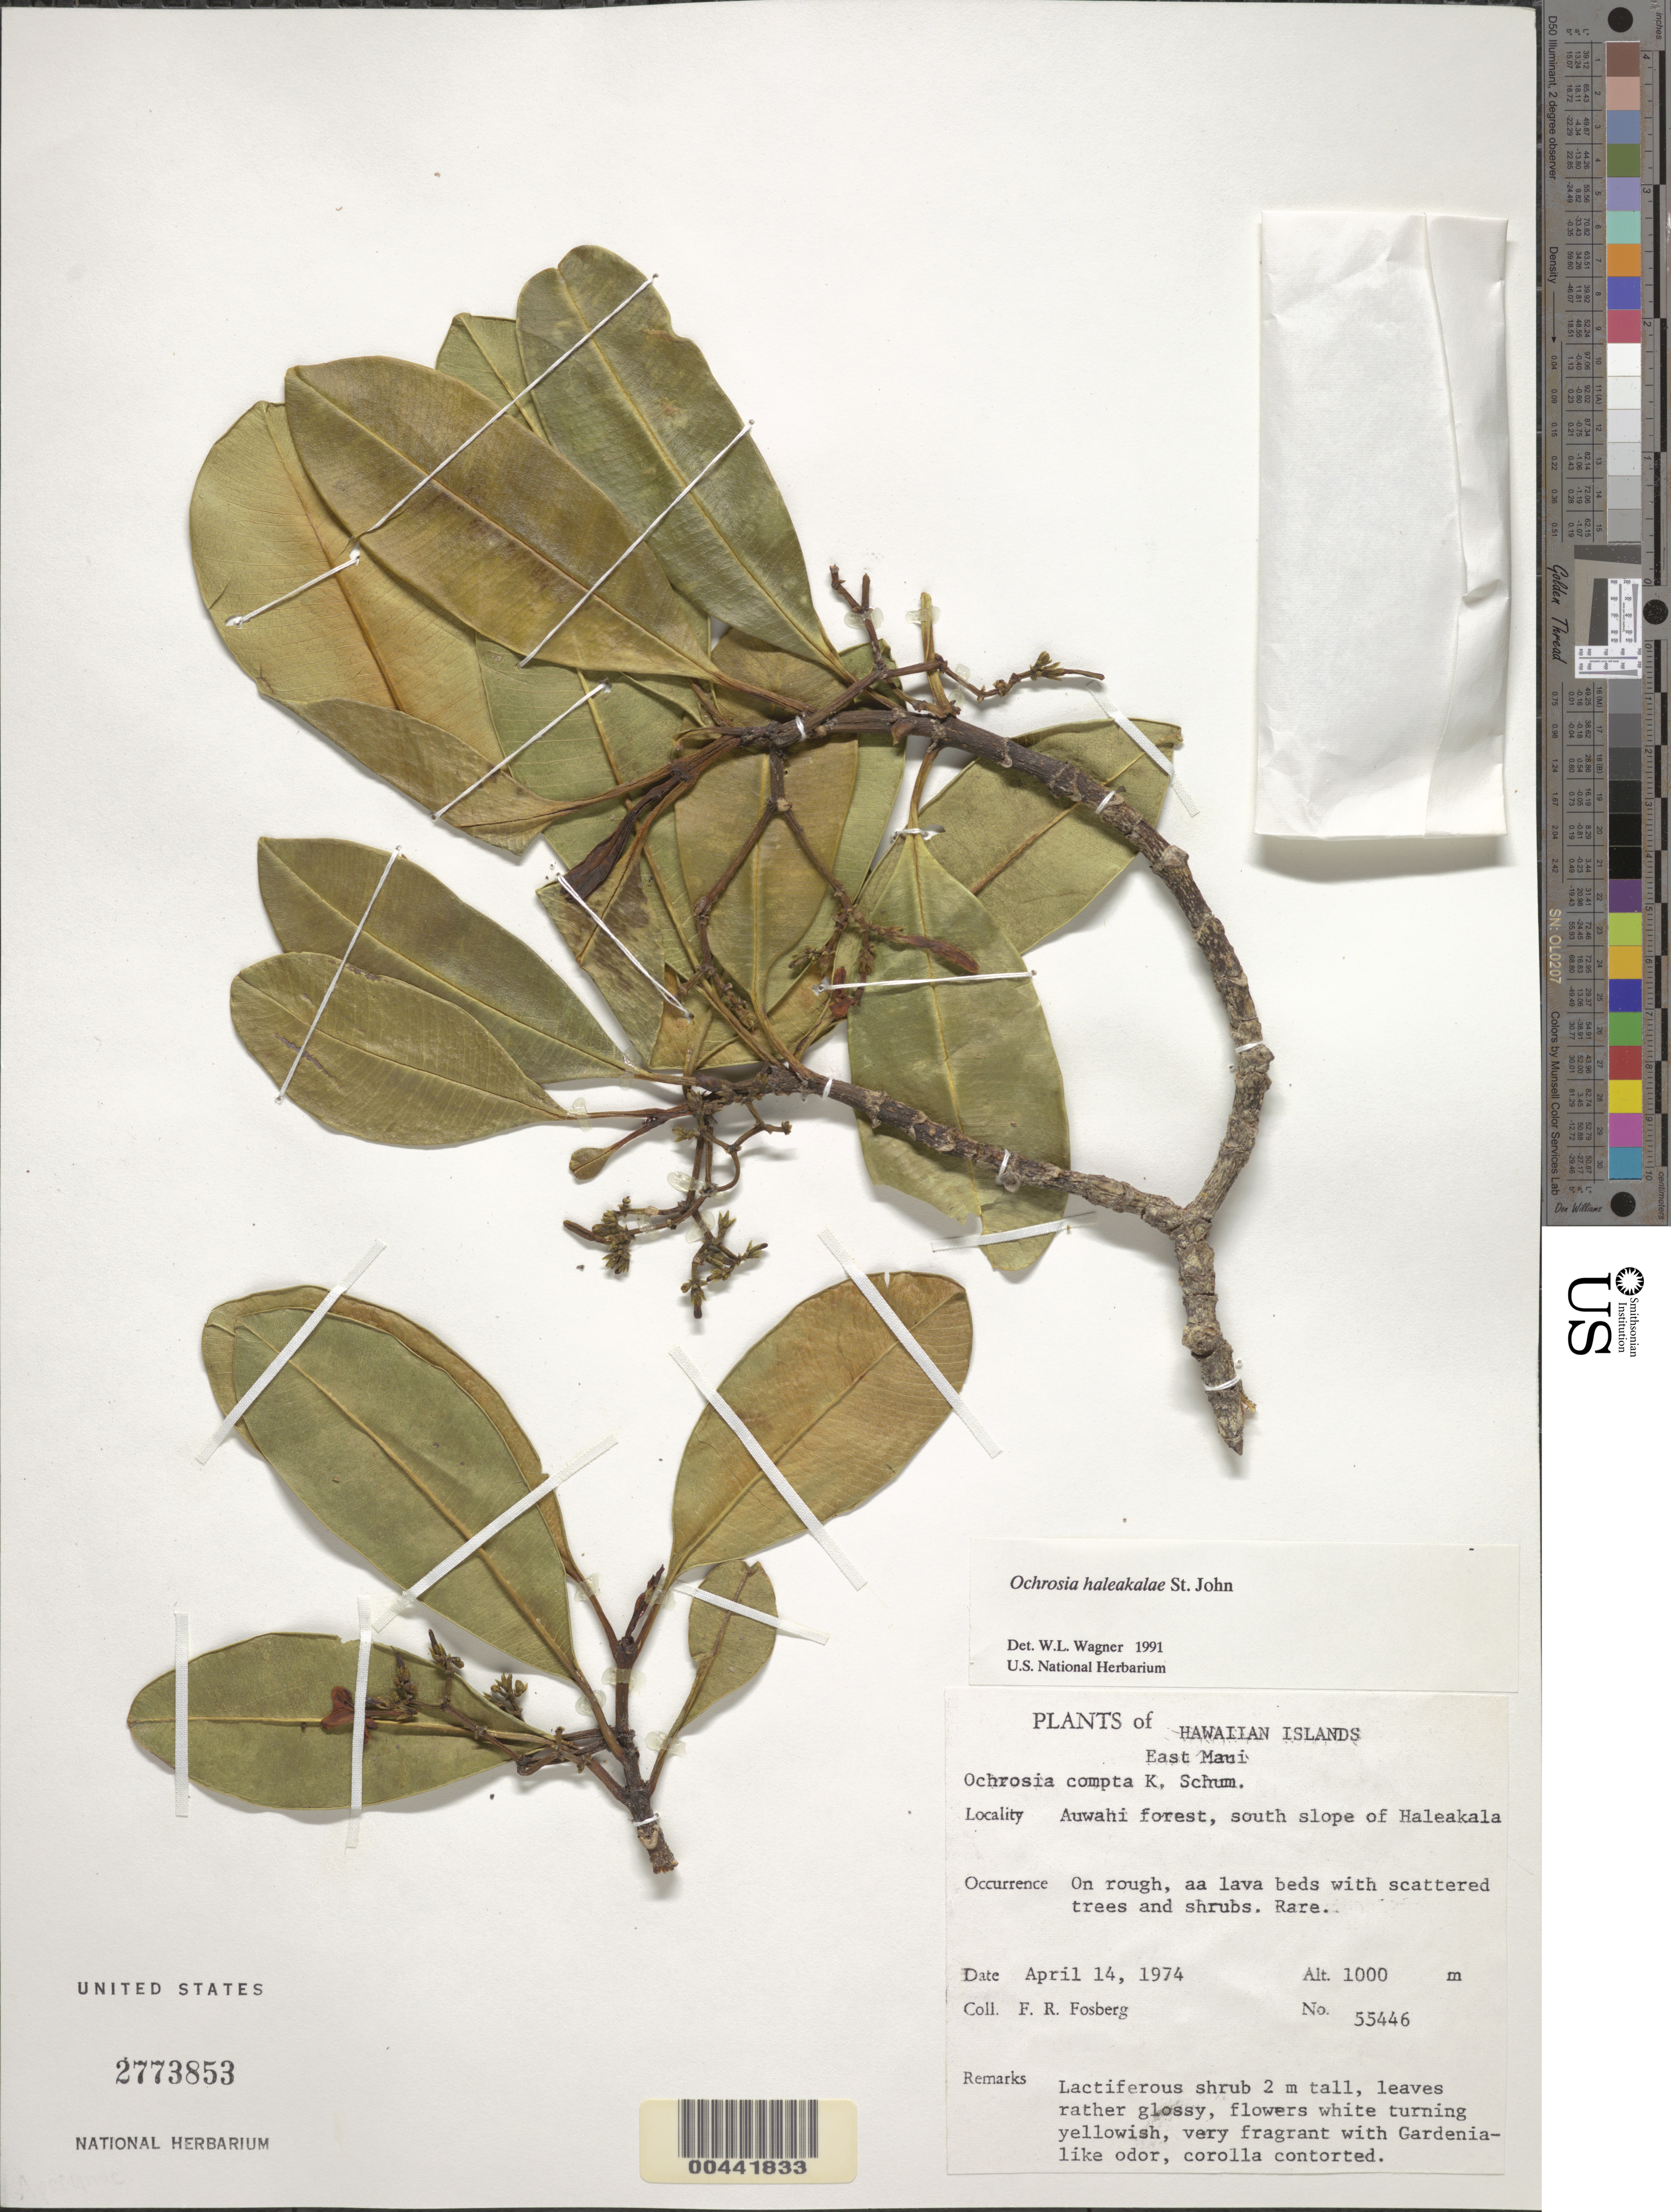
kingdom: Plantae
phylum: Tracheophyta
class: Magnoliopsida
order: Gentianales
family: Apocynaceae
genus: Ochrosia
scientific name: Ochrosia haleakalae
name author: H. St. John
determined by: Wagner, W. L., (BOT), Smithsonian Institution - National Museum of Natural History (UNITED STATES)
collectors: F. R. Fosberg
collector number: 55446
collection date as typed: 14 Apr 1974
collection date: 1974-04-14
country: United States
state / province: Hawaii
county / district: Maui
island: Maui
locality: East Maui: Auwahi forest, south slope of Haleakala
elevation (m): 1000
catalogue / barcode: US 2773853